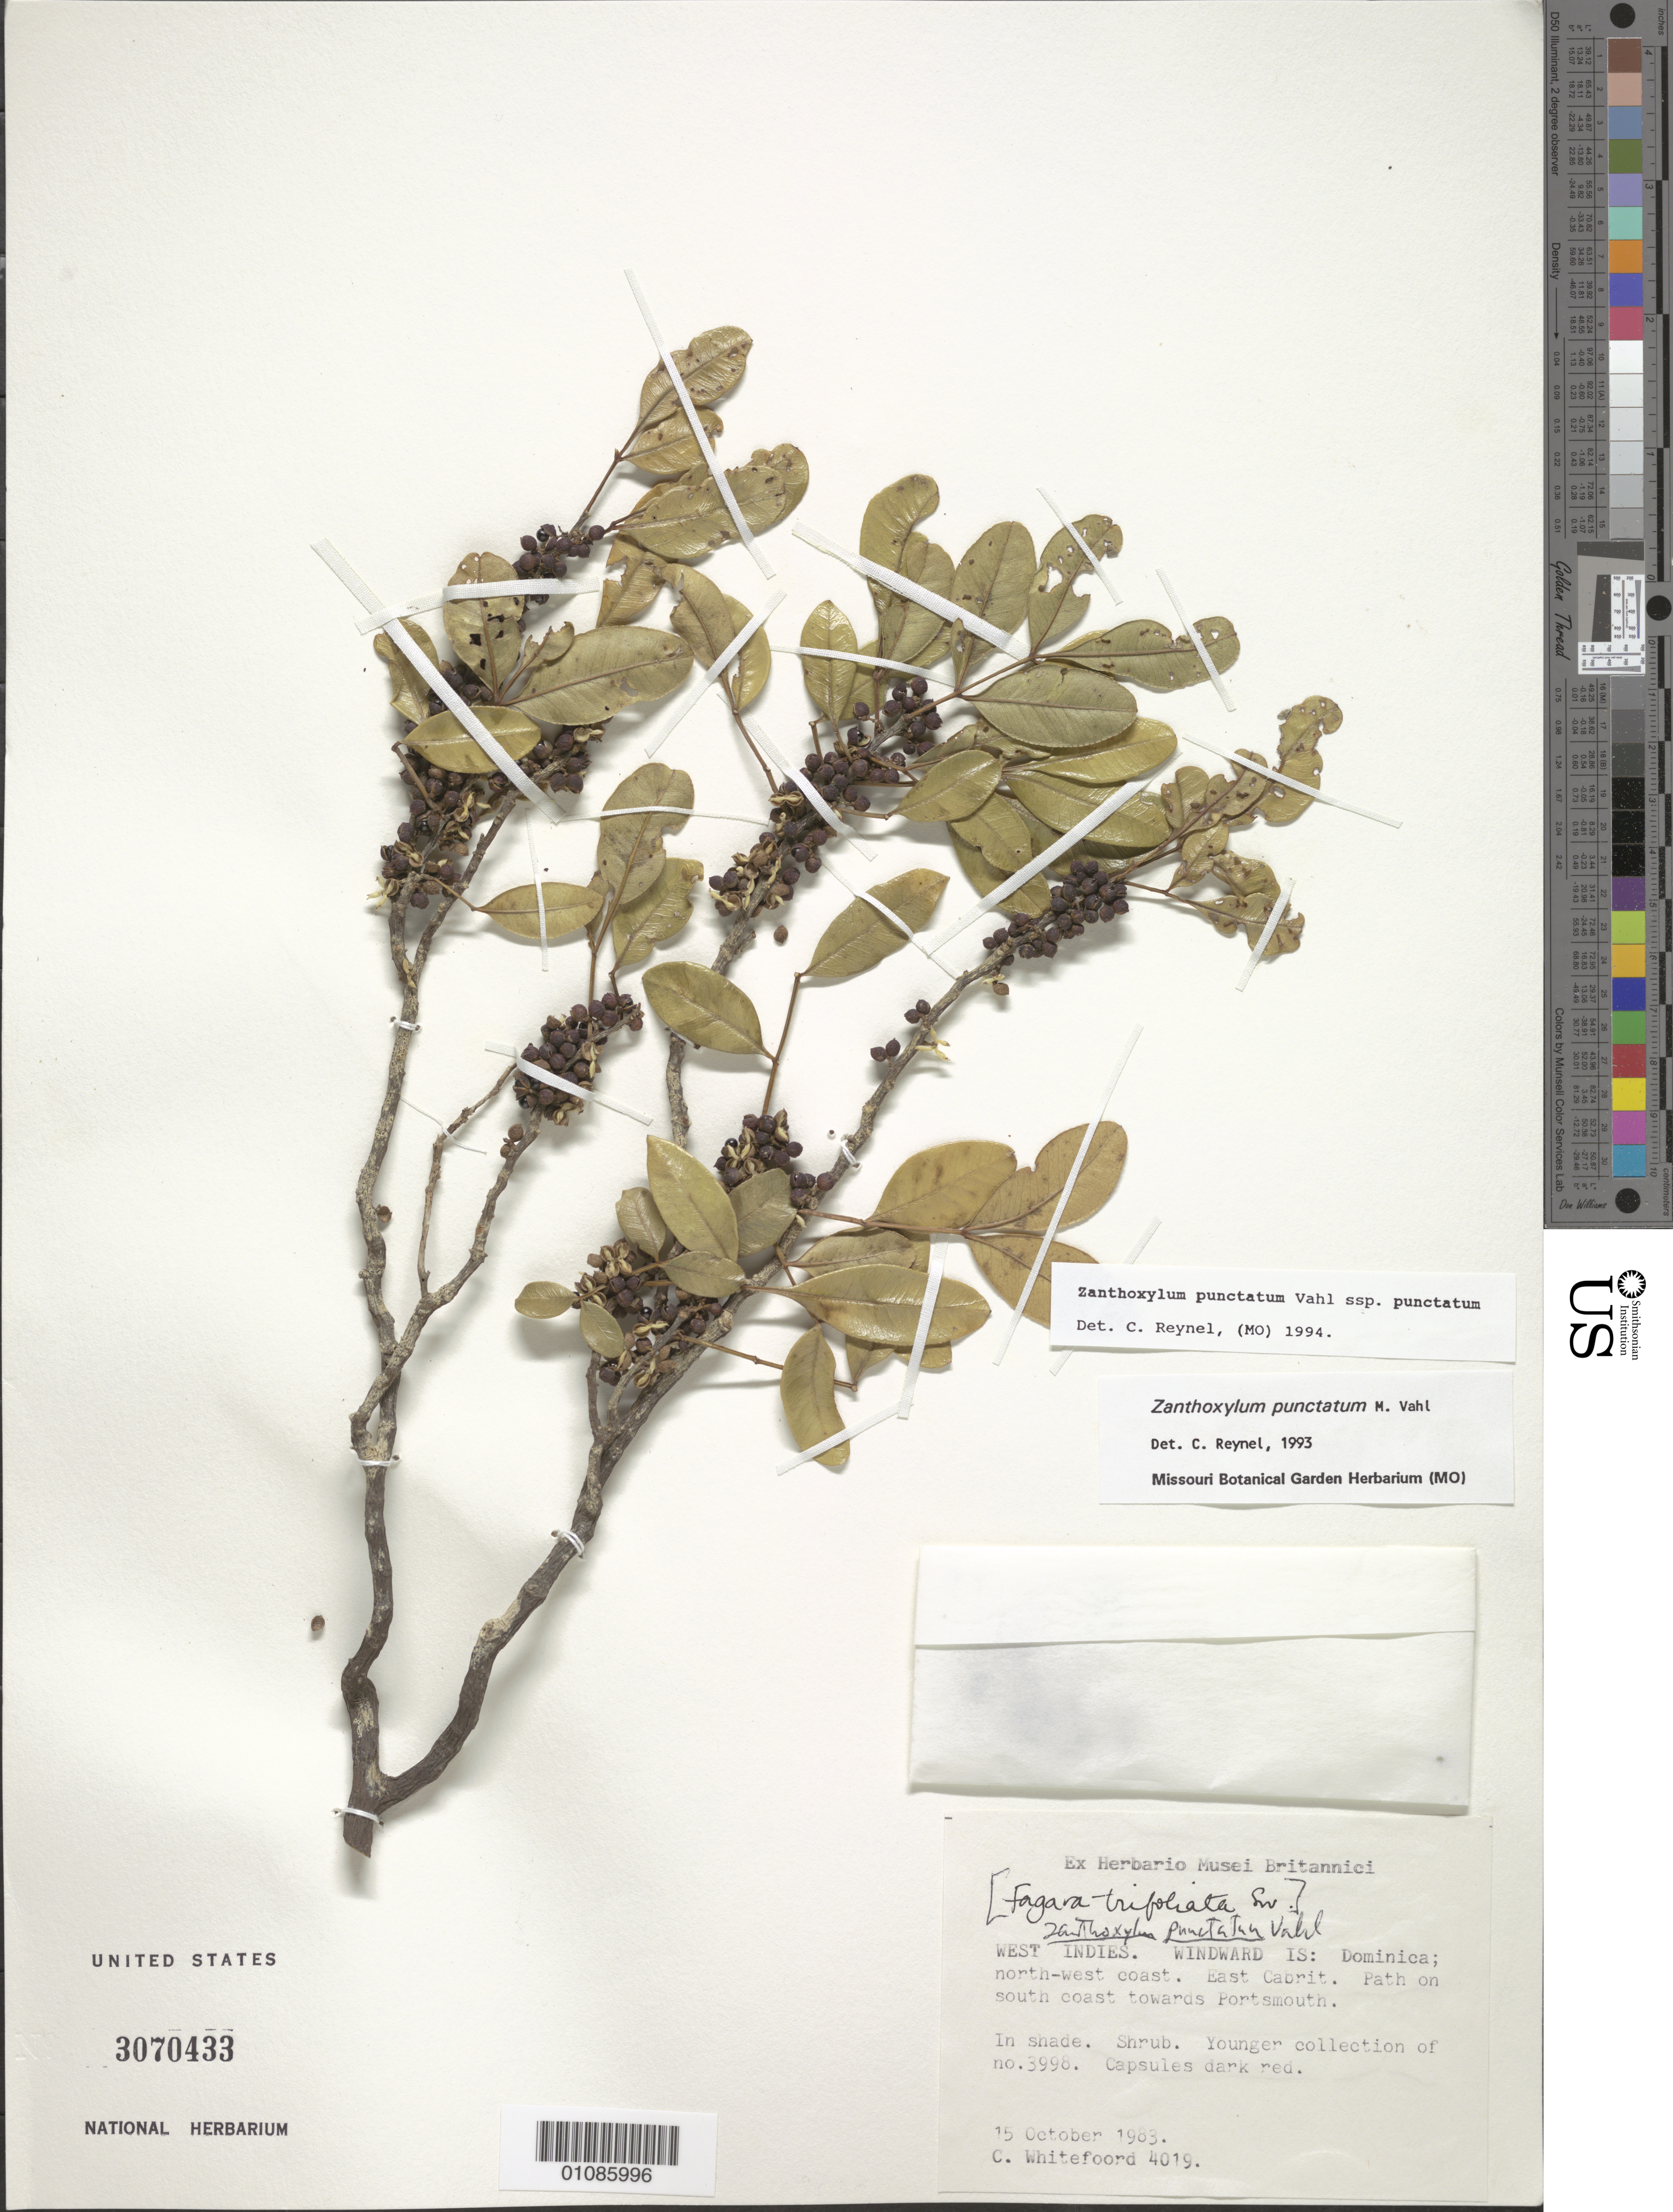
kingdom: Plantae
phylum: Tracheophyta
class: Magnoliopsida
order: Sapindales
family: Rutaceae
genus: Zanthoxylum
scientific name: Zanthoxylum punctatum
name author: Vahl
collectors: C. Whitefoord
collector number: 3998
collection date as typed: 15 Oct 1983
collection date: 1983-10-15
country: Dominica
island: Dominica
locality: NW coast. East Cabrit.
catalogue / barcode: US 3070433